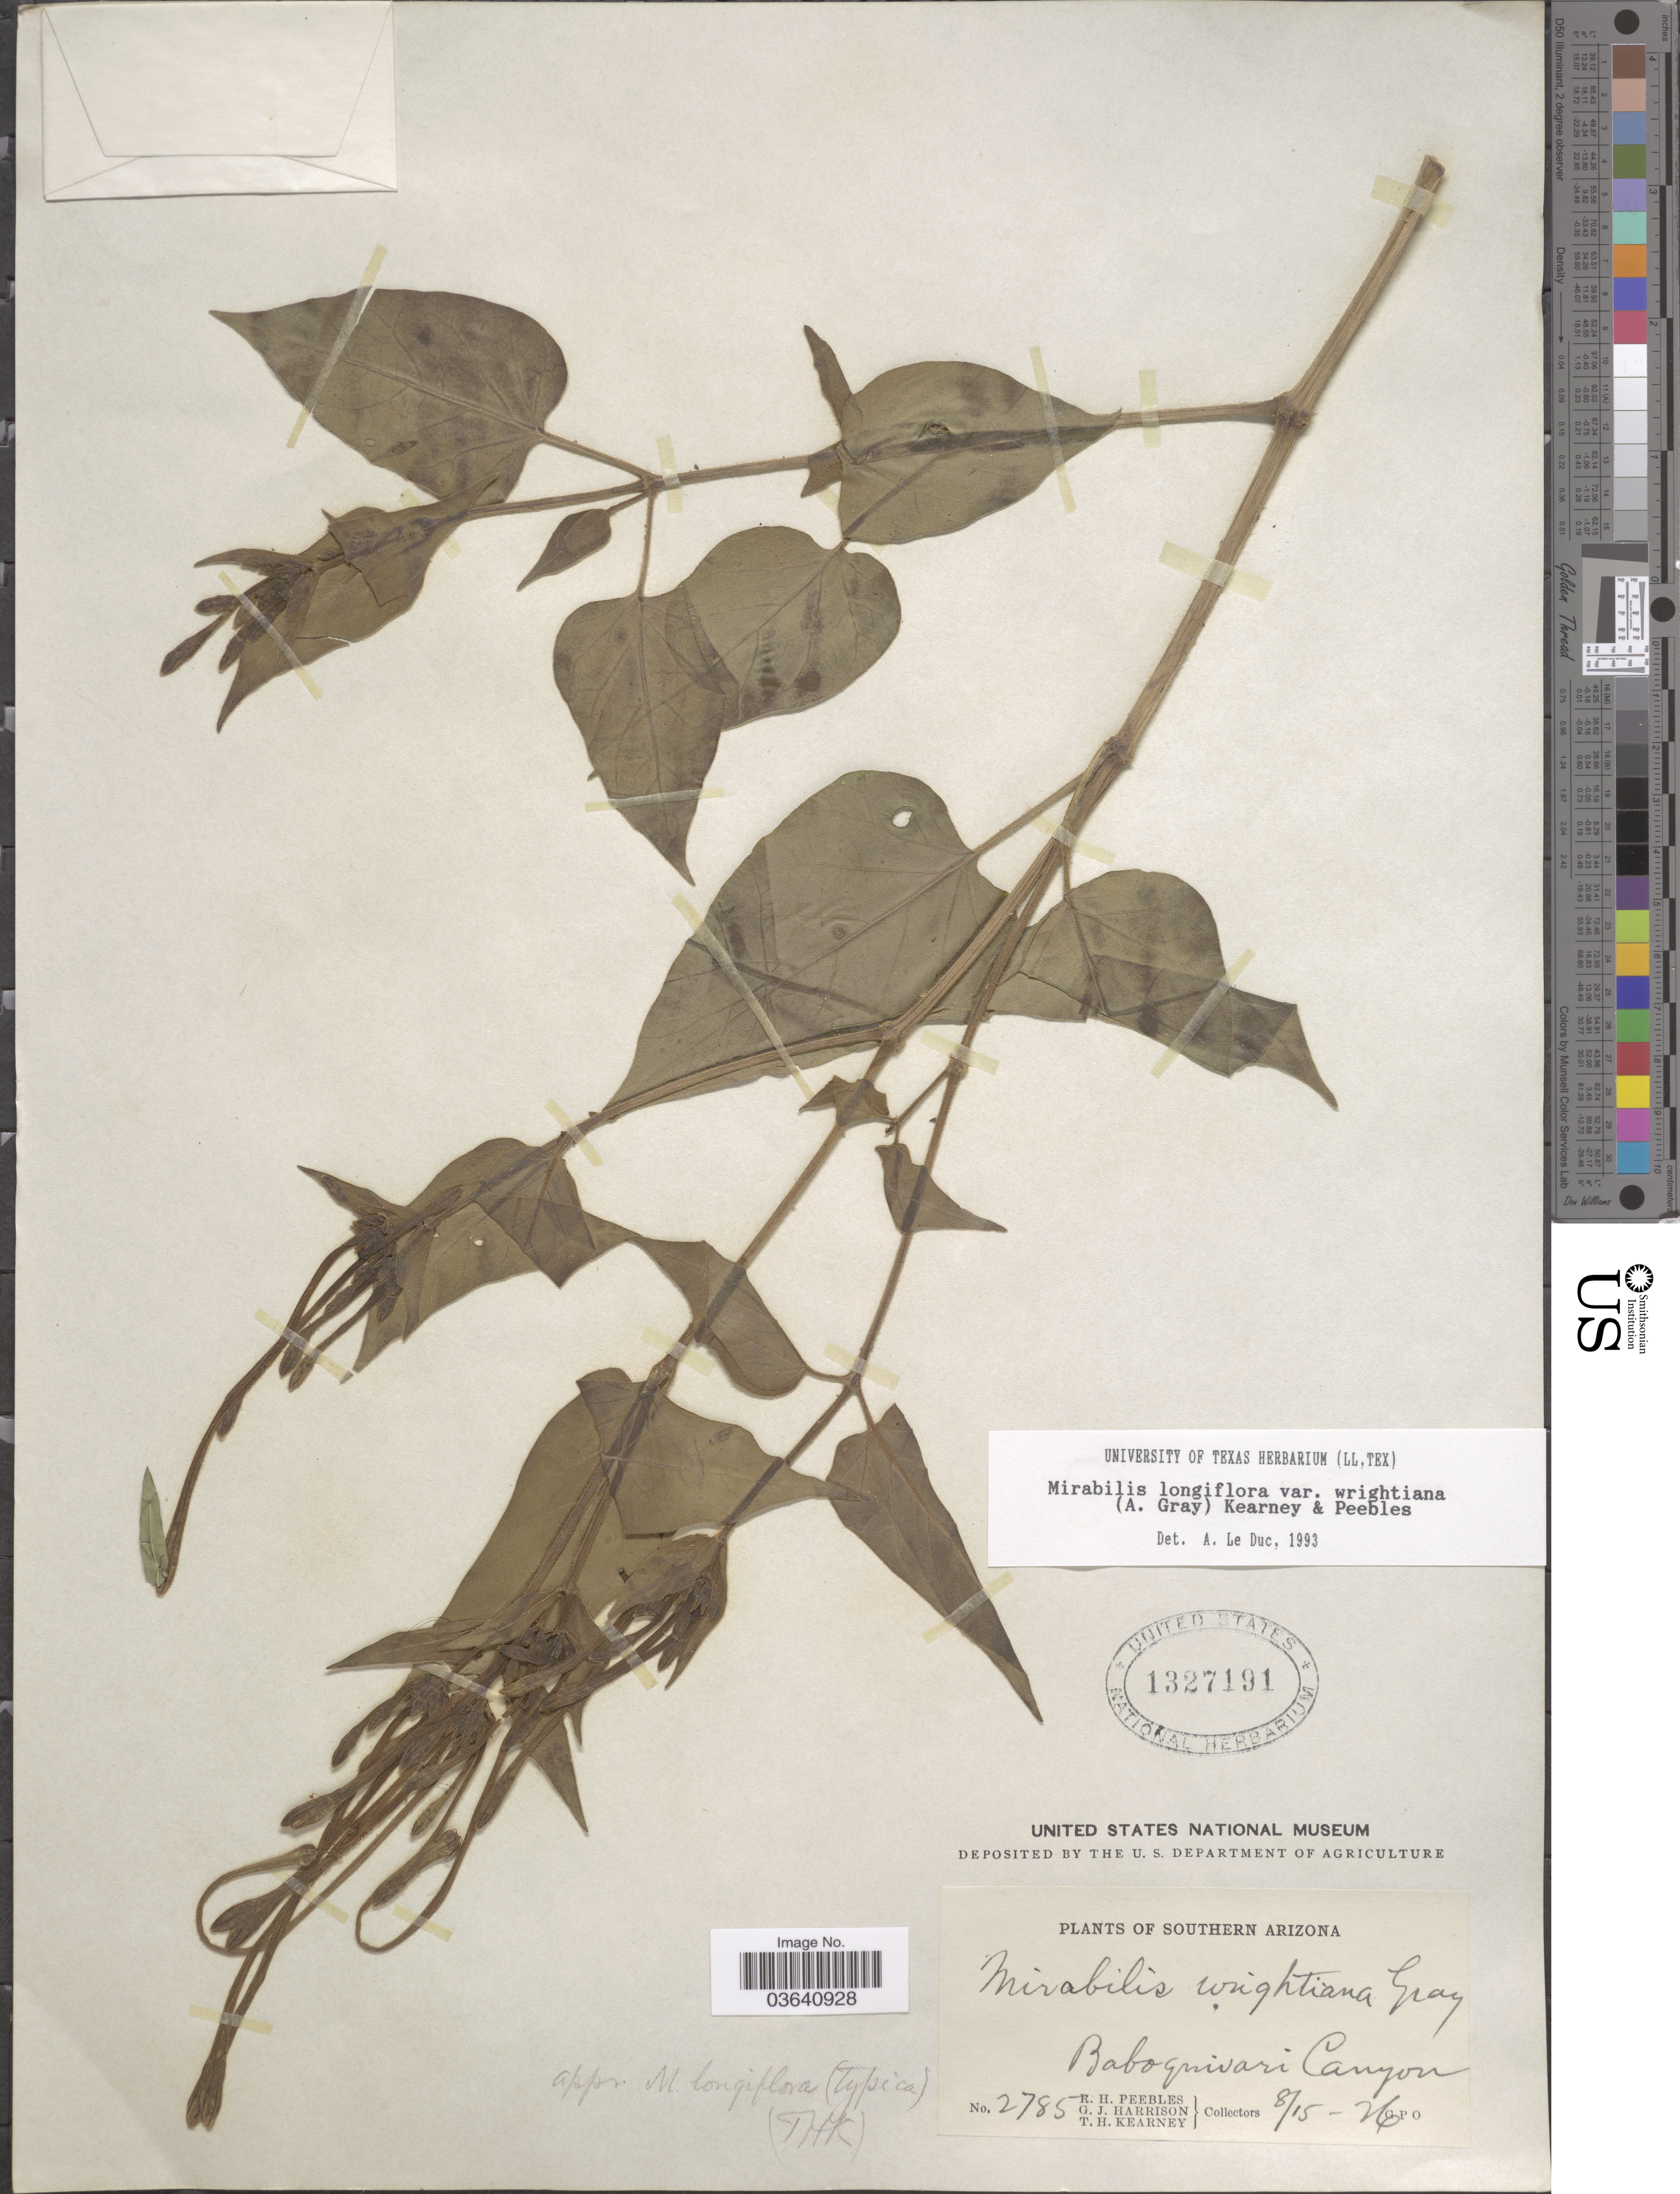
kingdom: Plantae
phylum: Tracheophyta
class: Magnoliopsida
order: Caryophyllales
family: Nyctaginaceae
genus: Mirabilis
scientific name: Mirabilis longiflora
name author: L.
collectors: G. J. Harrison & T. H. Kearney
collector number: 2785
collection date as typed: Transcribed d/m/y: 15/8/26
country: United States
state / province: Arizona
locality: Southern Arizona. Baboquivari Canyon.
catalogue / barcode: US 1327191